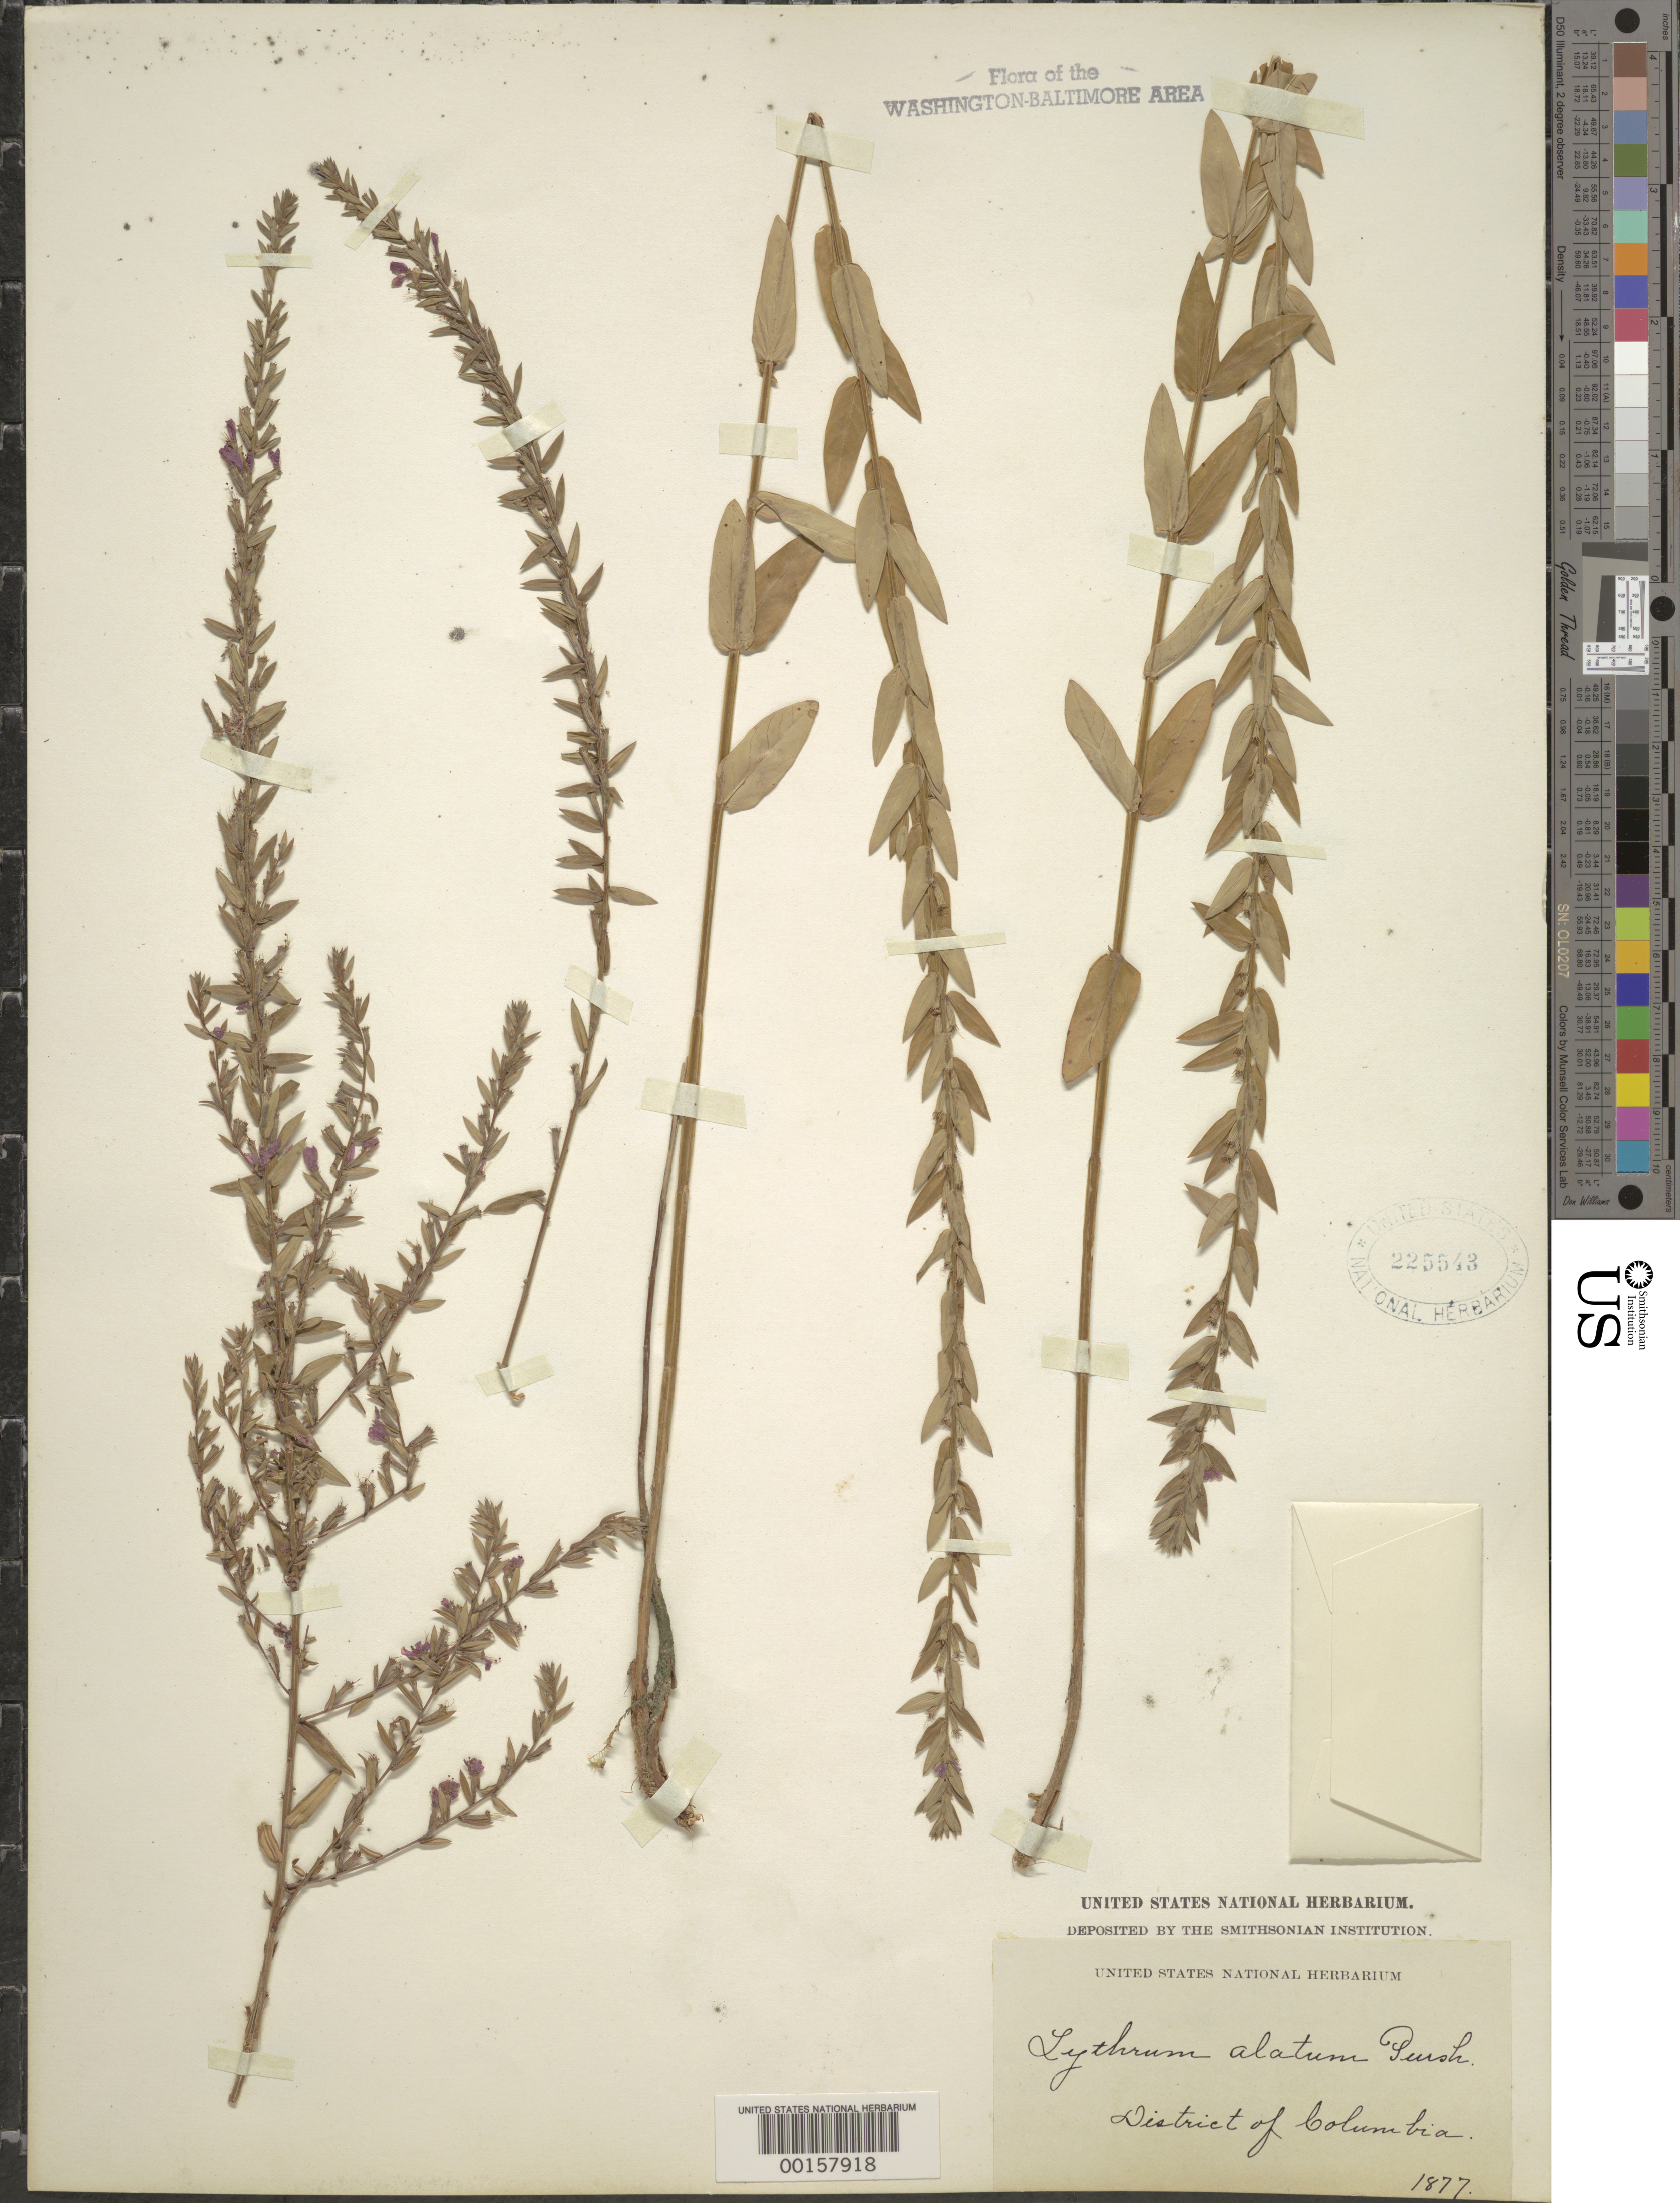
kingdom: Plantae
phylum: Tracheophyta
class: Magnoliopsida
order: Myrtales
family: Lythraceae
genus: Lythrum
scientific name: Lythrum alatum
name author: Pursh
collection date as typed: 1877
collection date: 1877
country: United States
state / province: District of Columbia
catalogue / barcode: US 225543